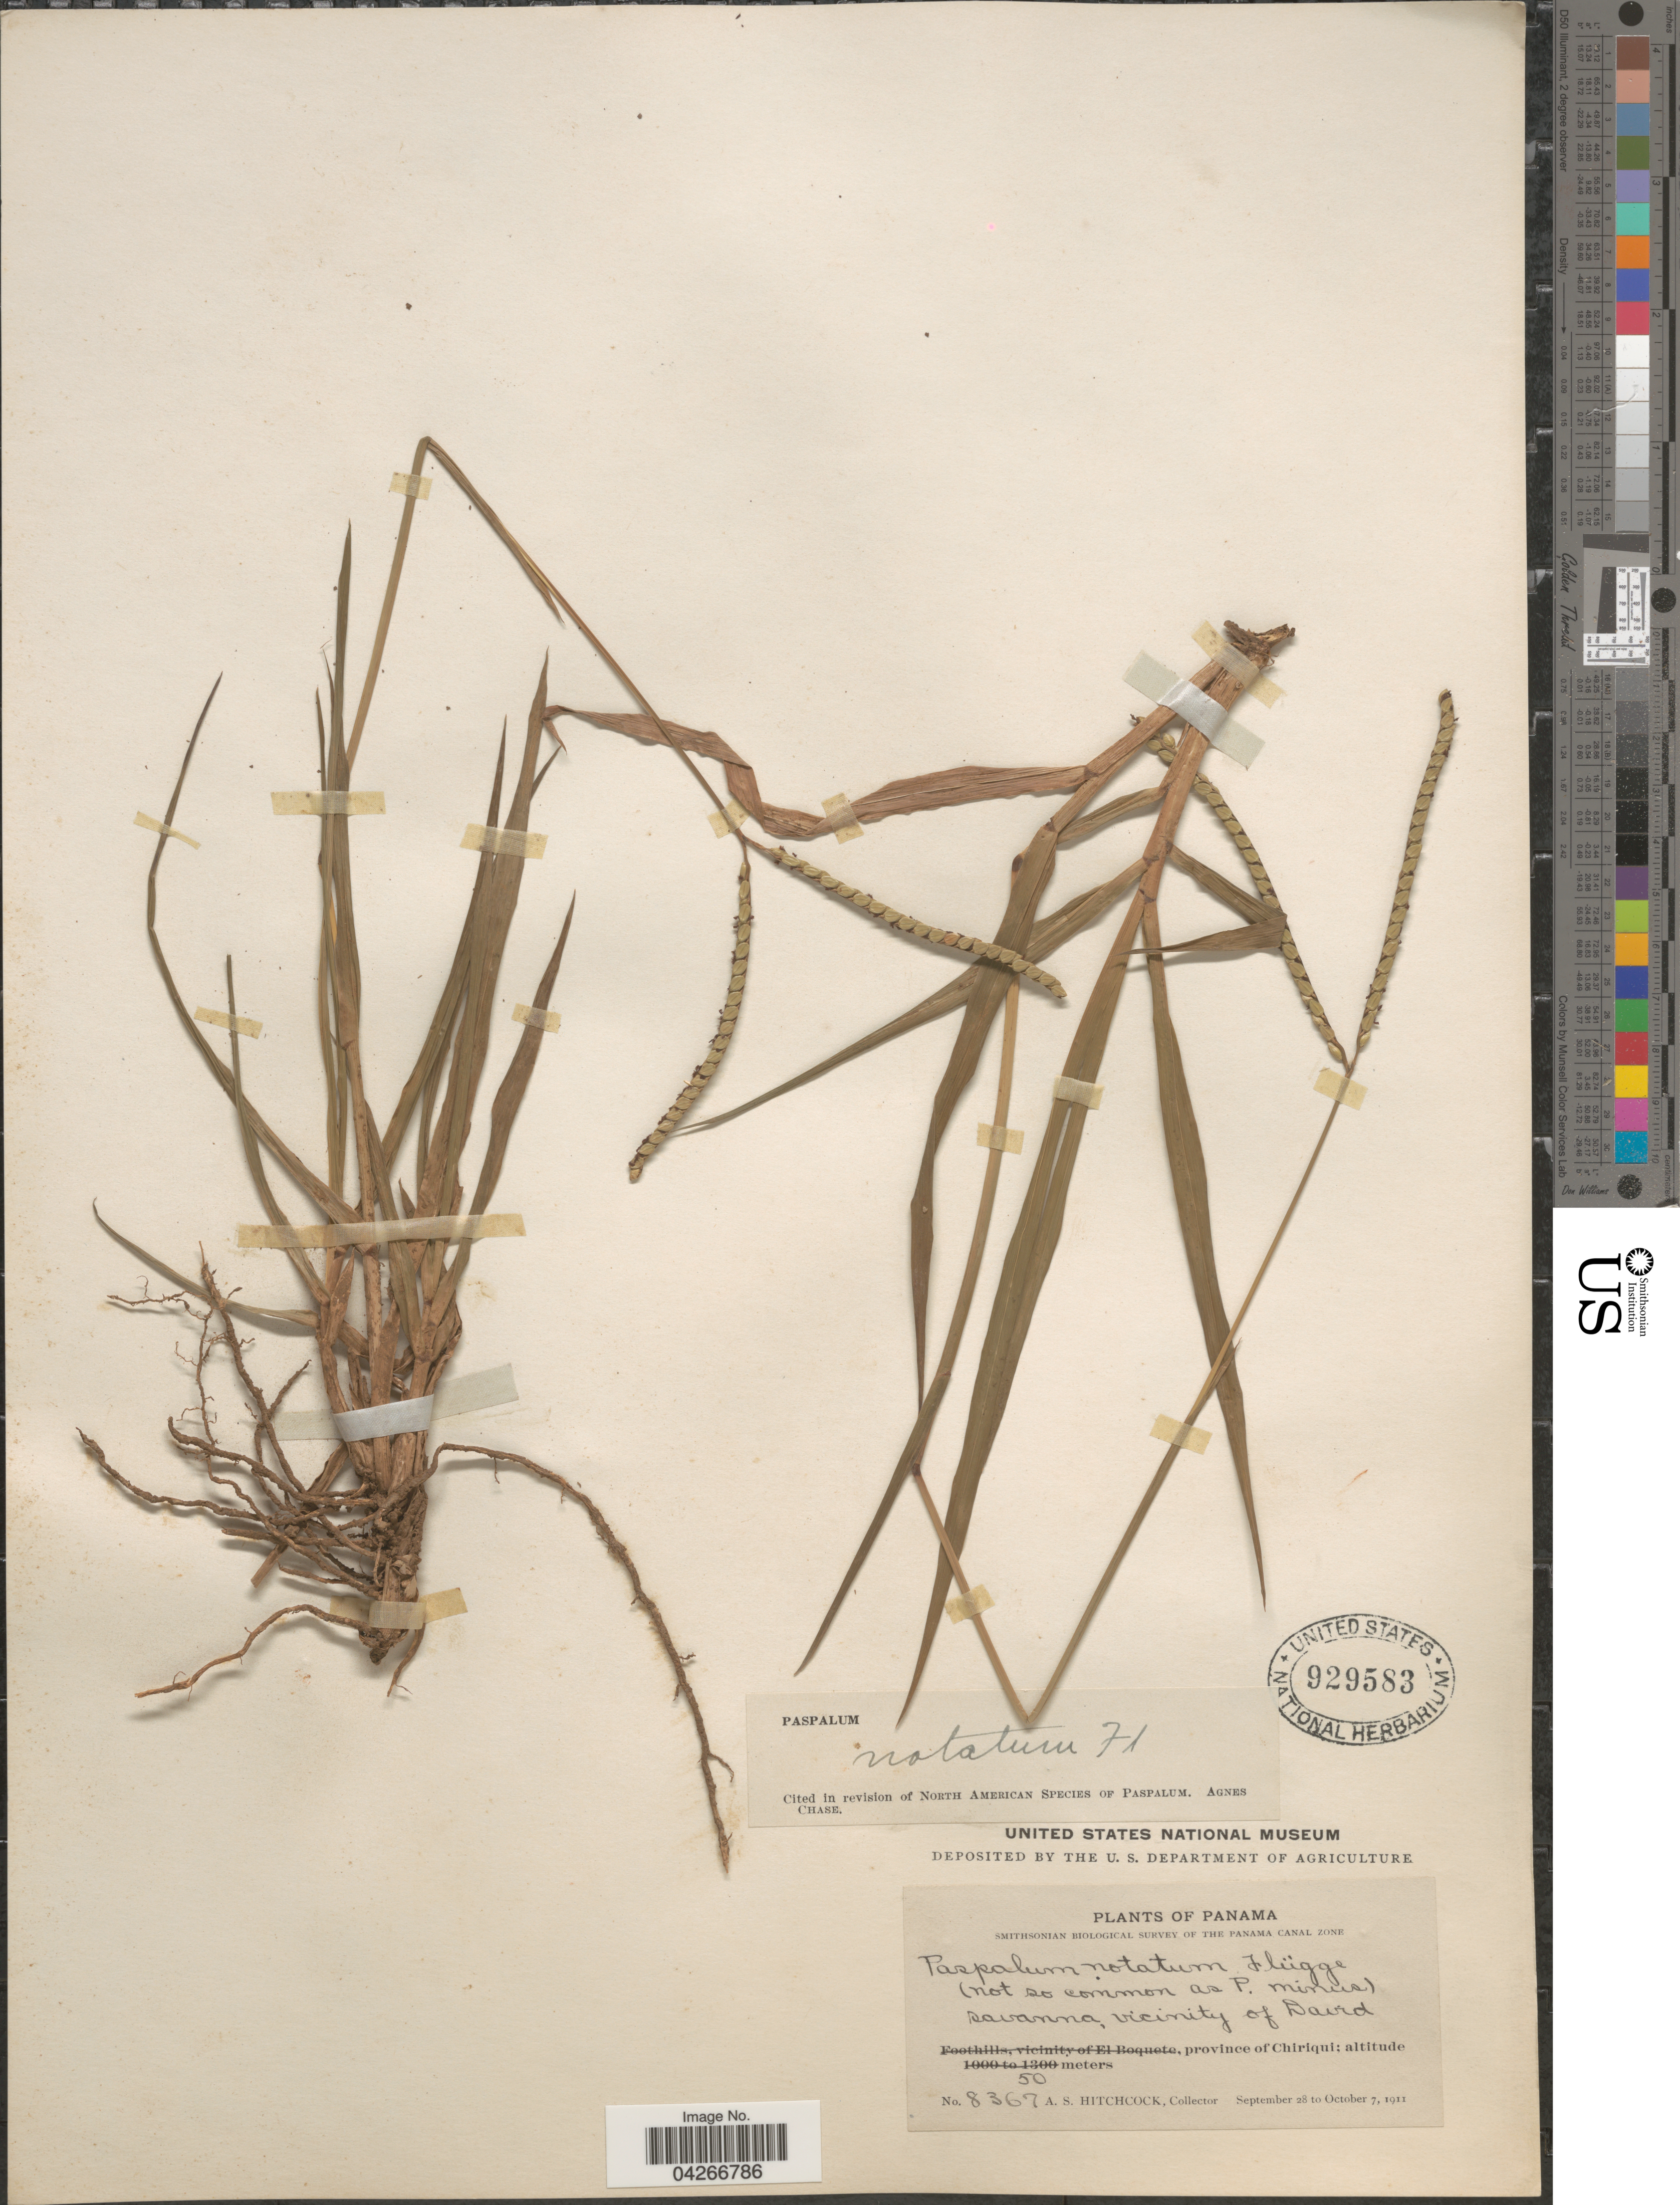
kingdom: Plantae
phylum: Tracheophyta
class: Liliopsida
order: Poales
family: Poaceae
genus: Paspalum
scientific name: Paspalum notatum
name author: Flüggé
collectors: A. S. Hitchcock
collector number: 8367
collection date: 1911-09-28/1911-10-07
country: Panama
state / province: Chiriqui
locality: Smithsonian Biological Survey of the Panama Canal Zone. Savanna, vicinity of David.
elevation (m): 50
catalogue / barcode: US 929583